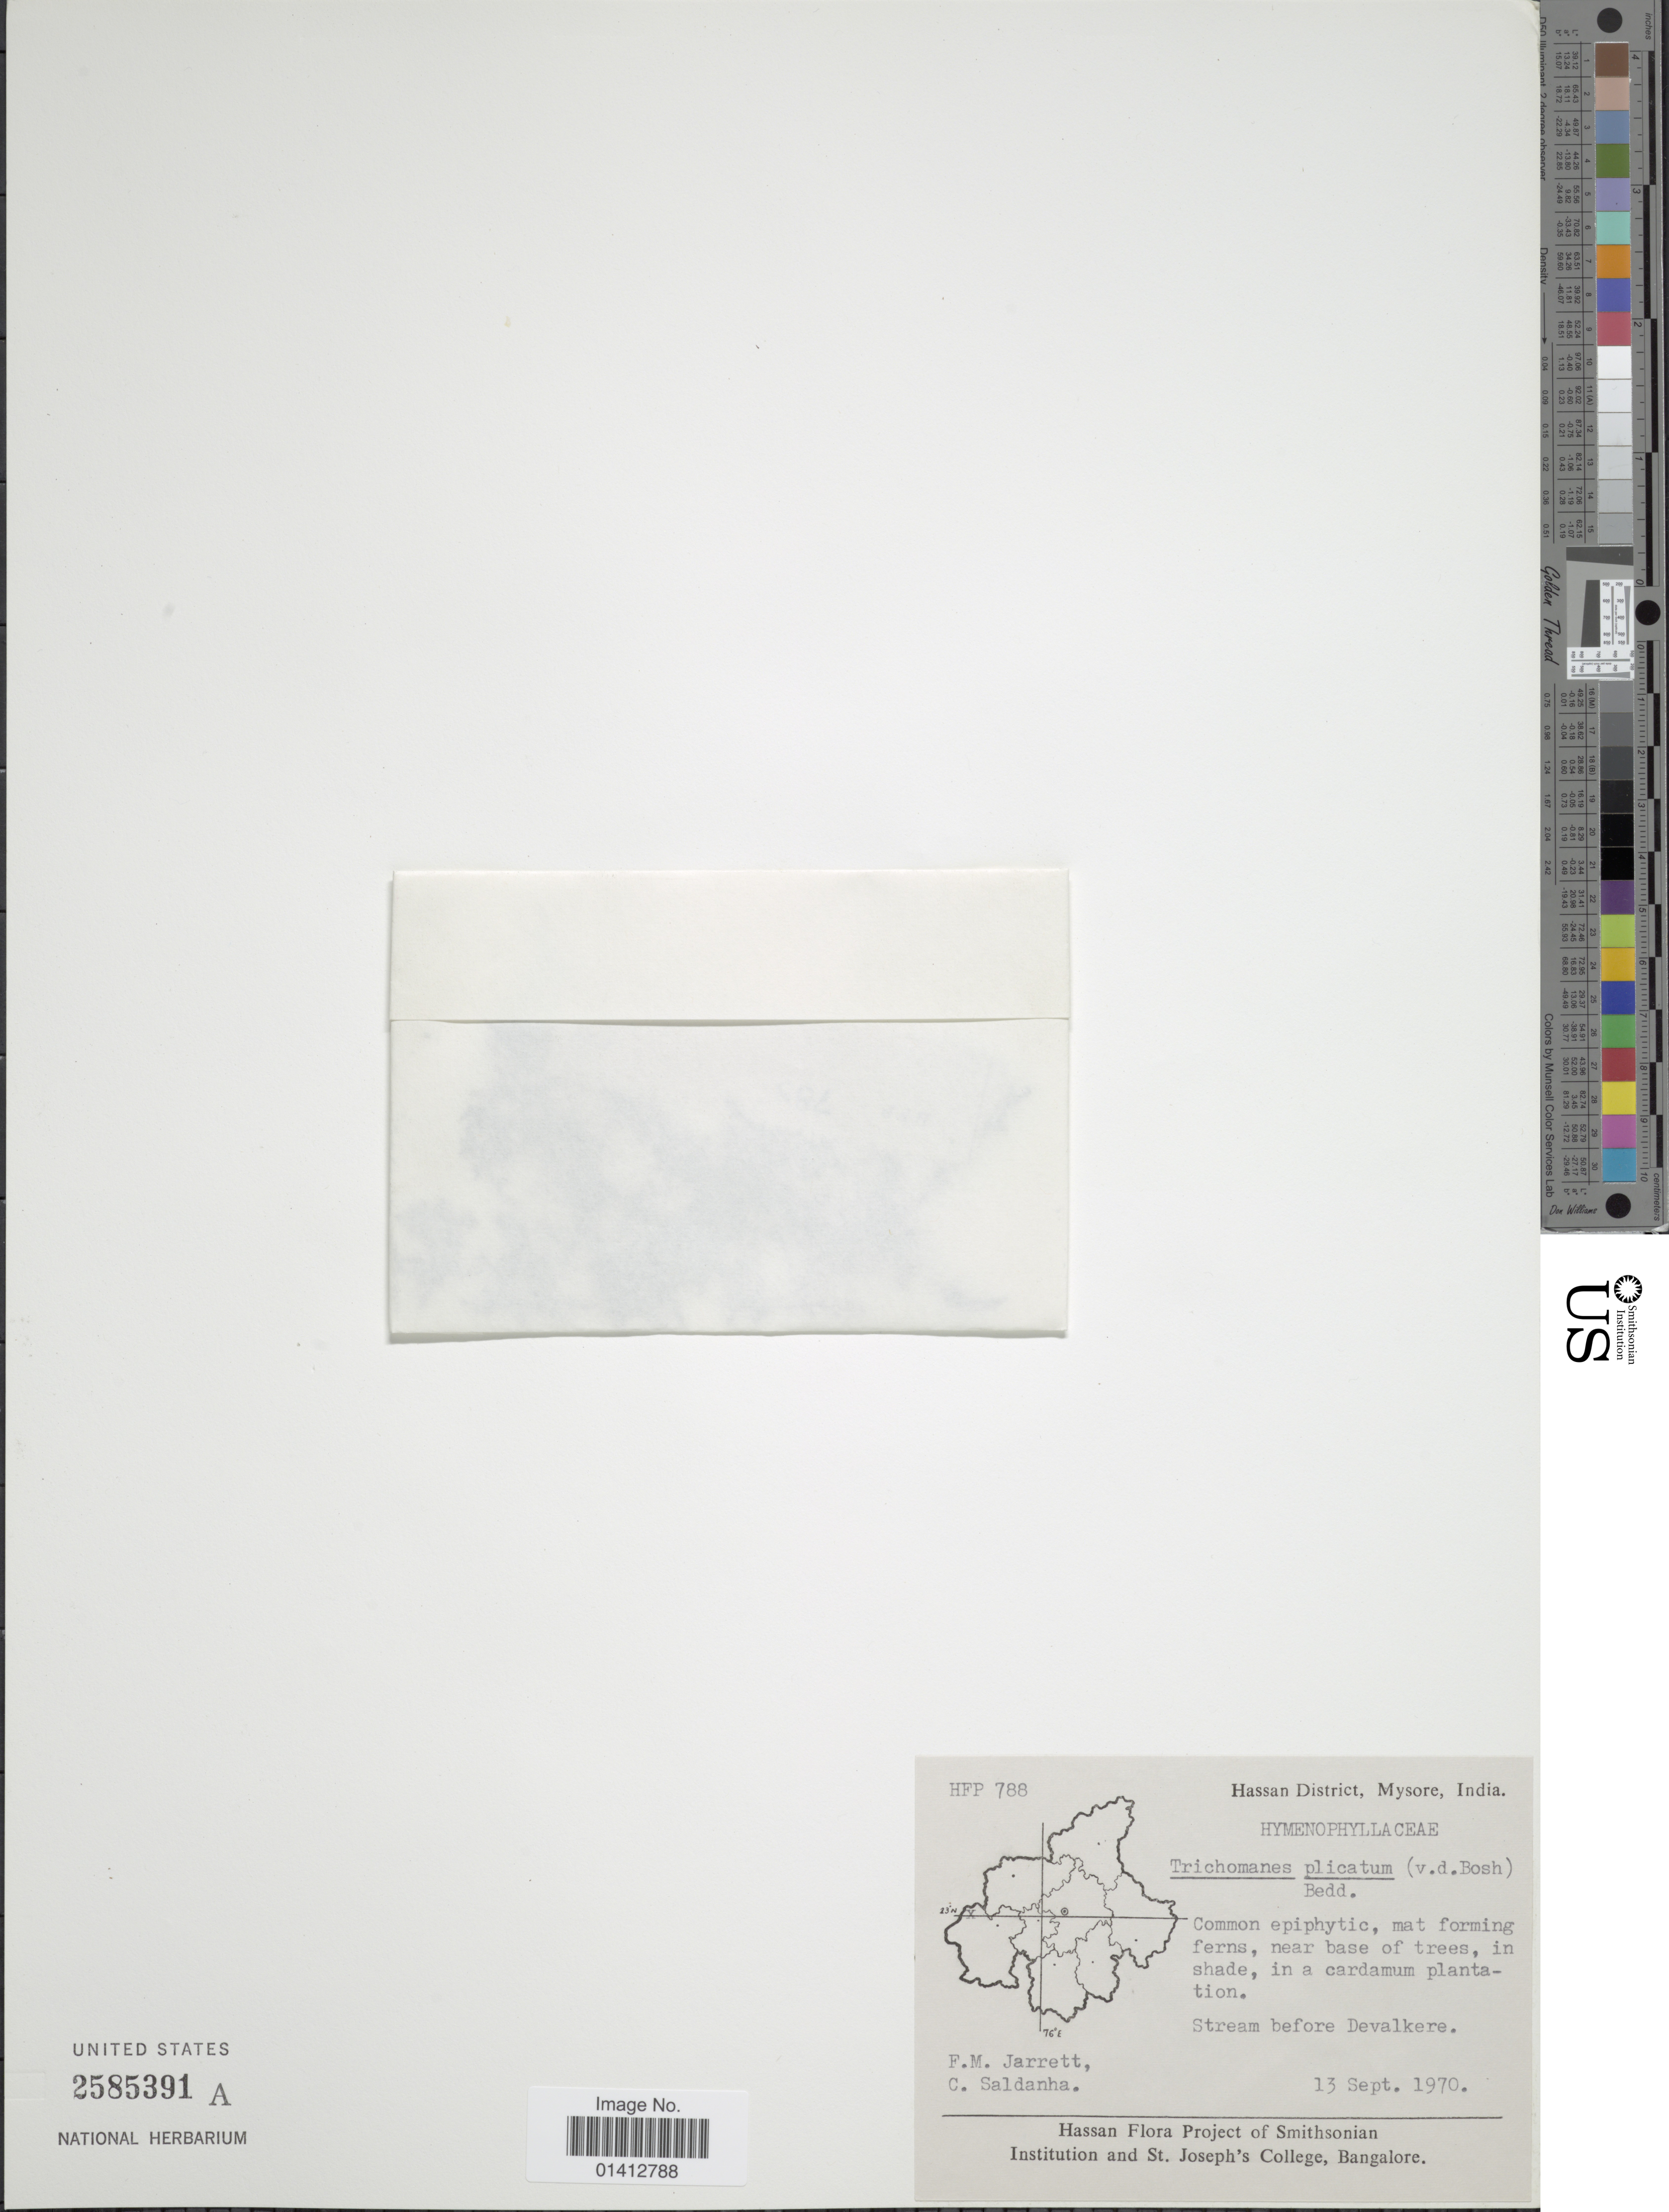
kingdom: Plantae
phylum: Tracheophyta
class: Polypodiopsida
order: Hymenophyllales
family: Hymenophyllaceae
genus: Crepidomanes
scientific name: Crepidomanes plicatum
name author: (Bosch) Ching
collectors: F. M. Jarrett & C. Saldanha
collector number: HFP 788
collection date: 1970-09-13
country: India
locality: Hassan District, Mysore, Stream before Devalkere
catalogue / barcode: US 2585391A